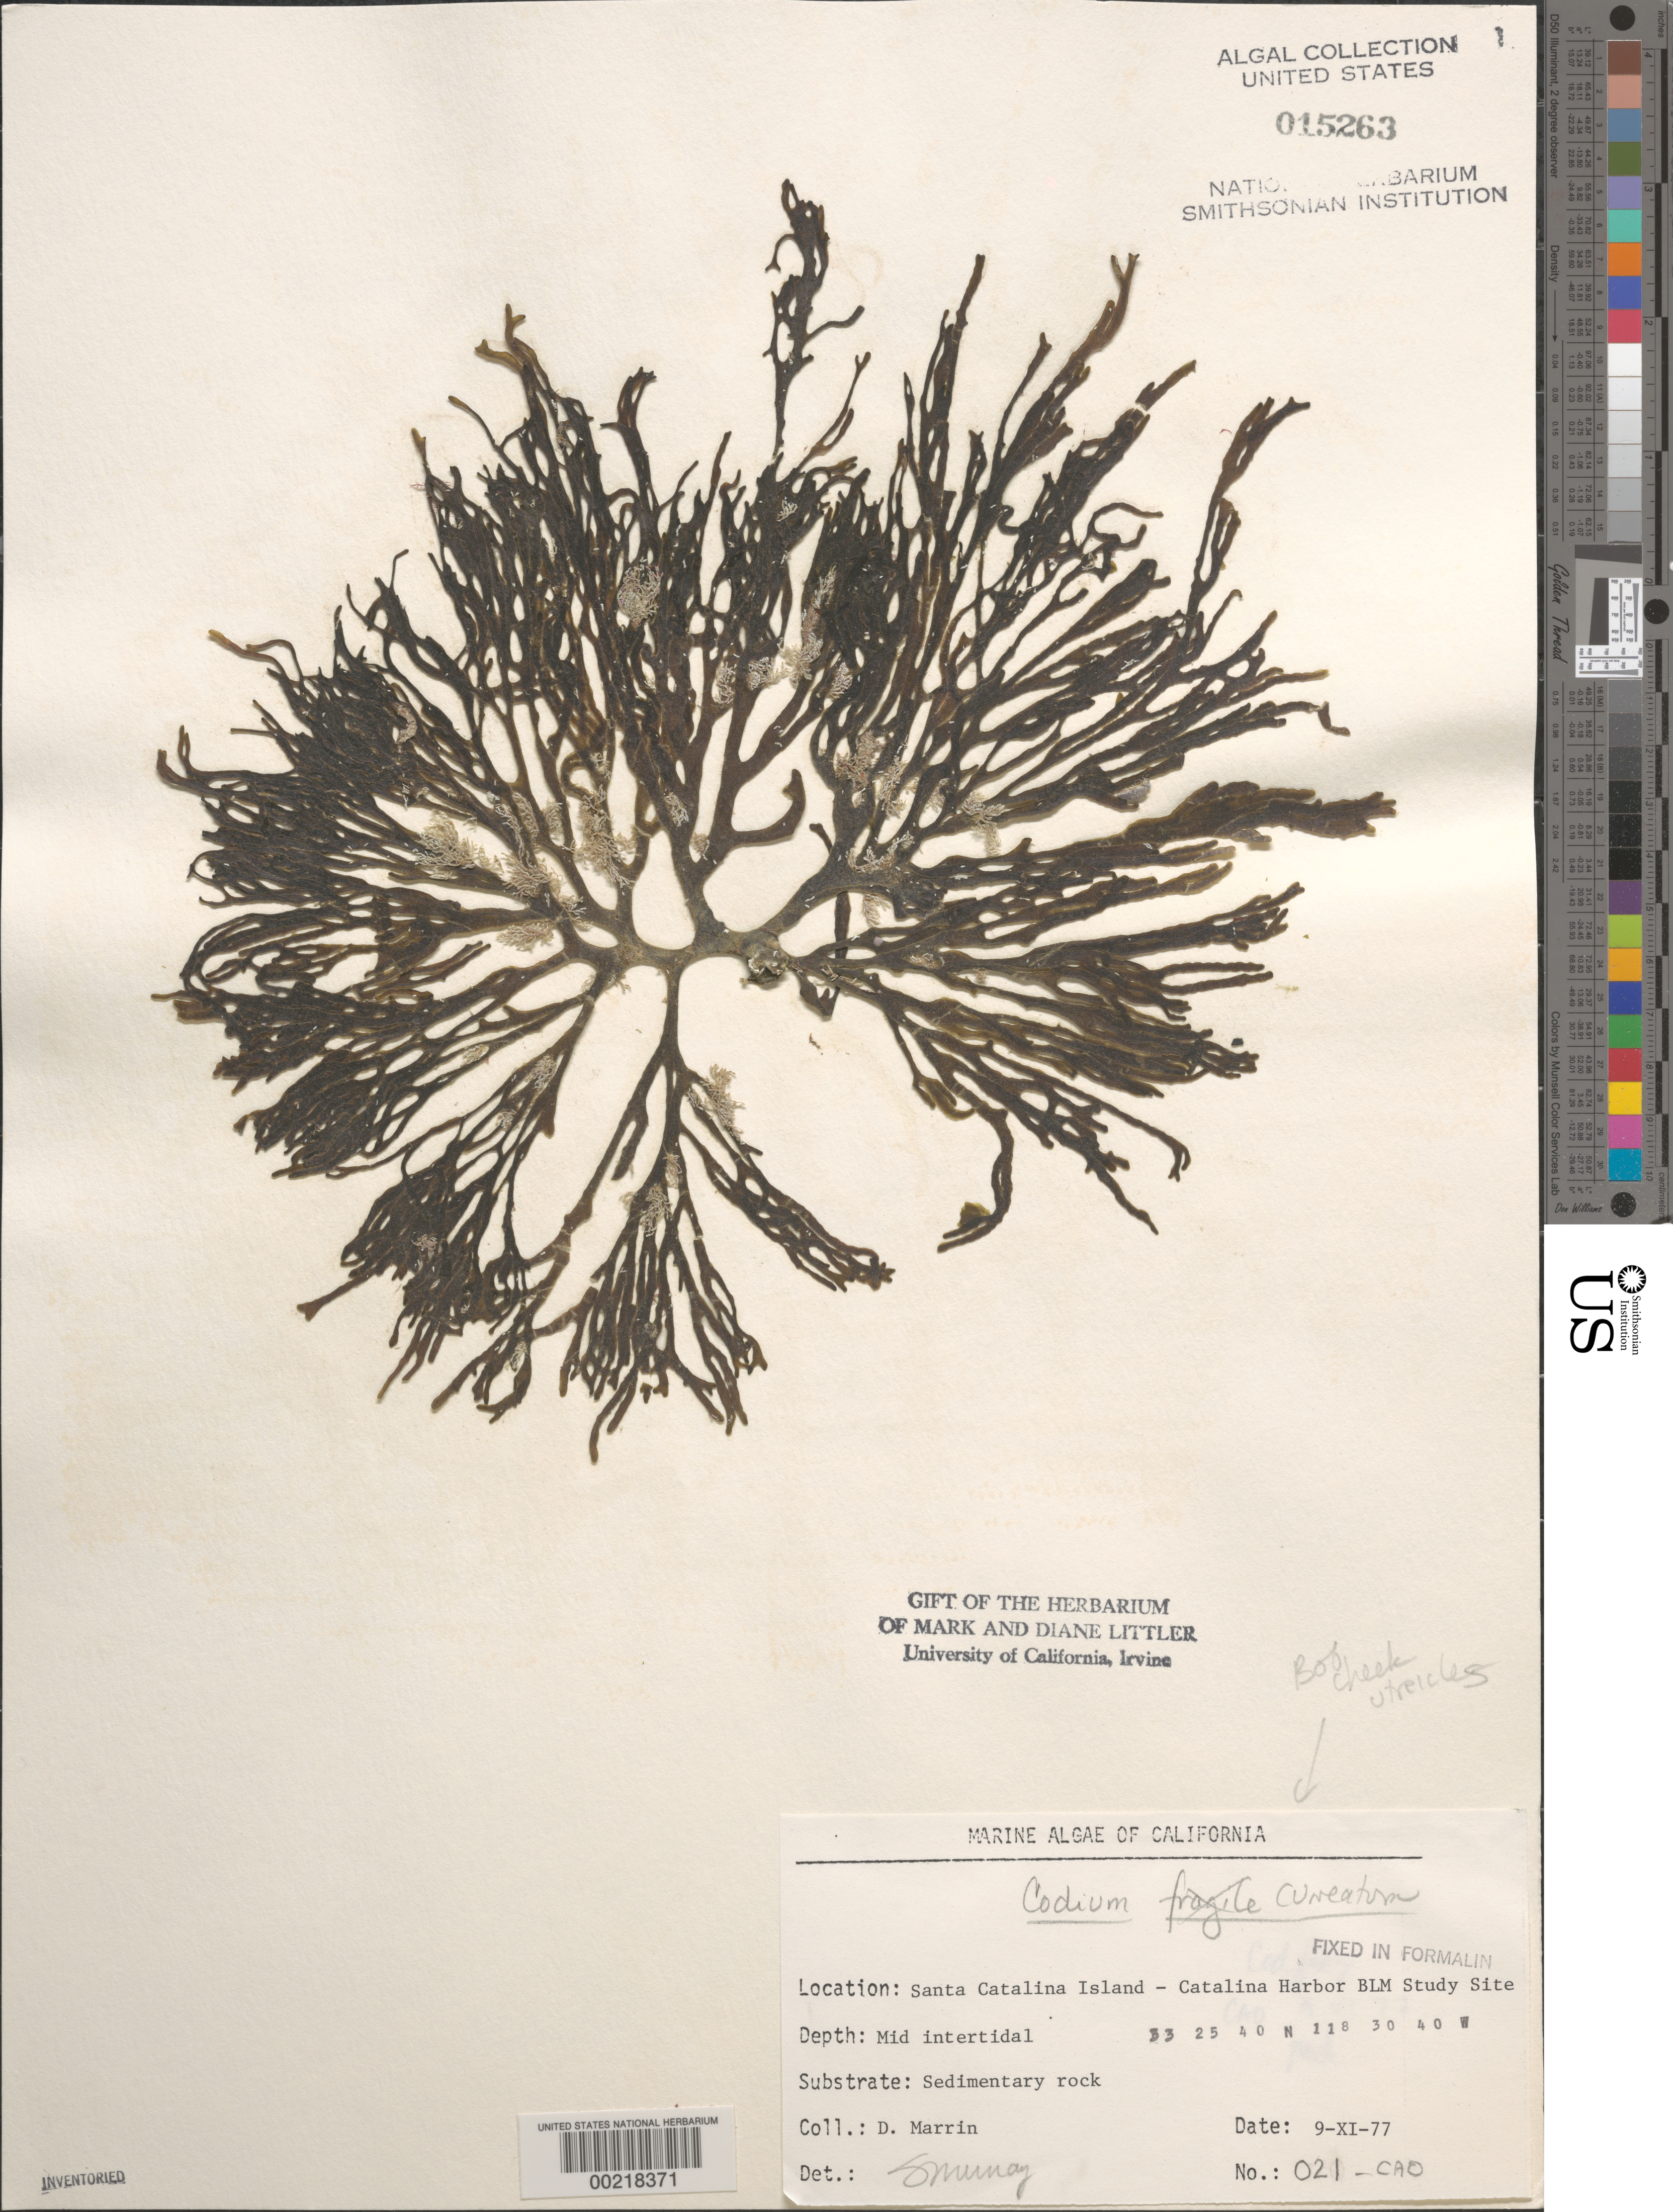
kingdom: Plantae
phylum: Chlorophyta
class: Ulvophyceae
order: Bryopsidales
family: Codiaceae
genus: Codium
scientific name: Codium simulans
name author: Setch. & N.L. Gardner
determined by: Algae name updating Project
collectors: D. Marrin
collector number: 021-cao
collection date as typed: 09 Nov 1977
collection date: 1977-11-09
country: United States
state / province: California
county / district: Los Angeles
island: Santa Catalina Island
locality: Catalina Harbor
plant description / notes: BLM-SOCALBIGHT Rocky Intertidal Survey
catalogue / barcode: US 15263